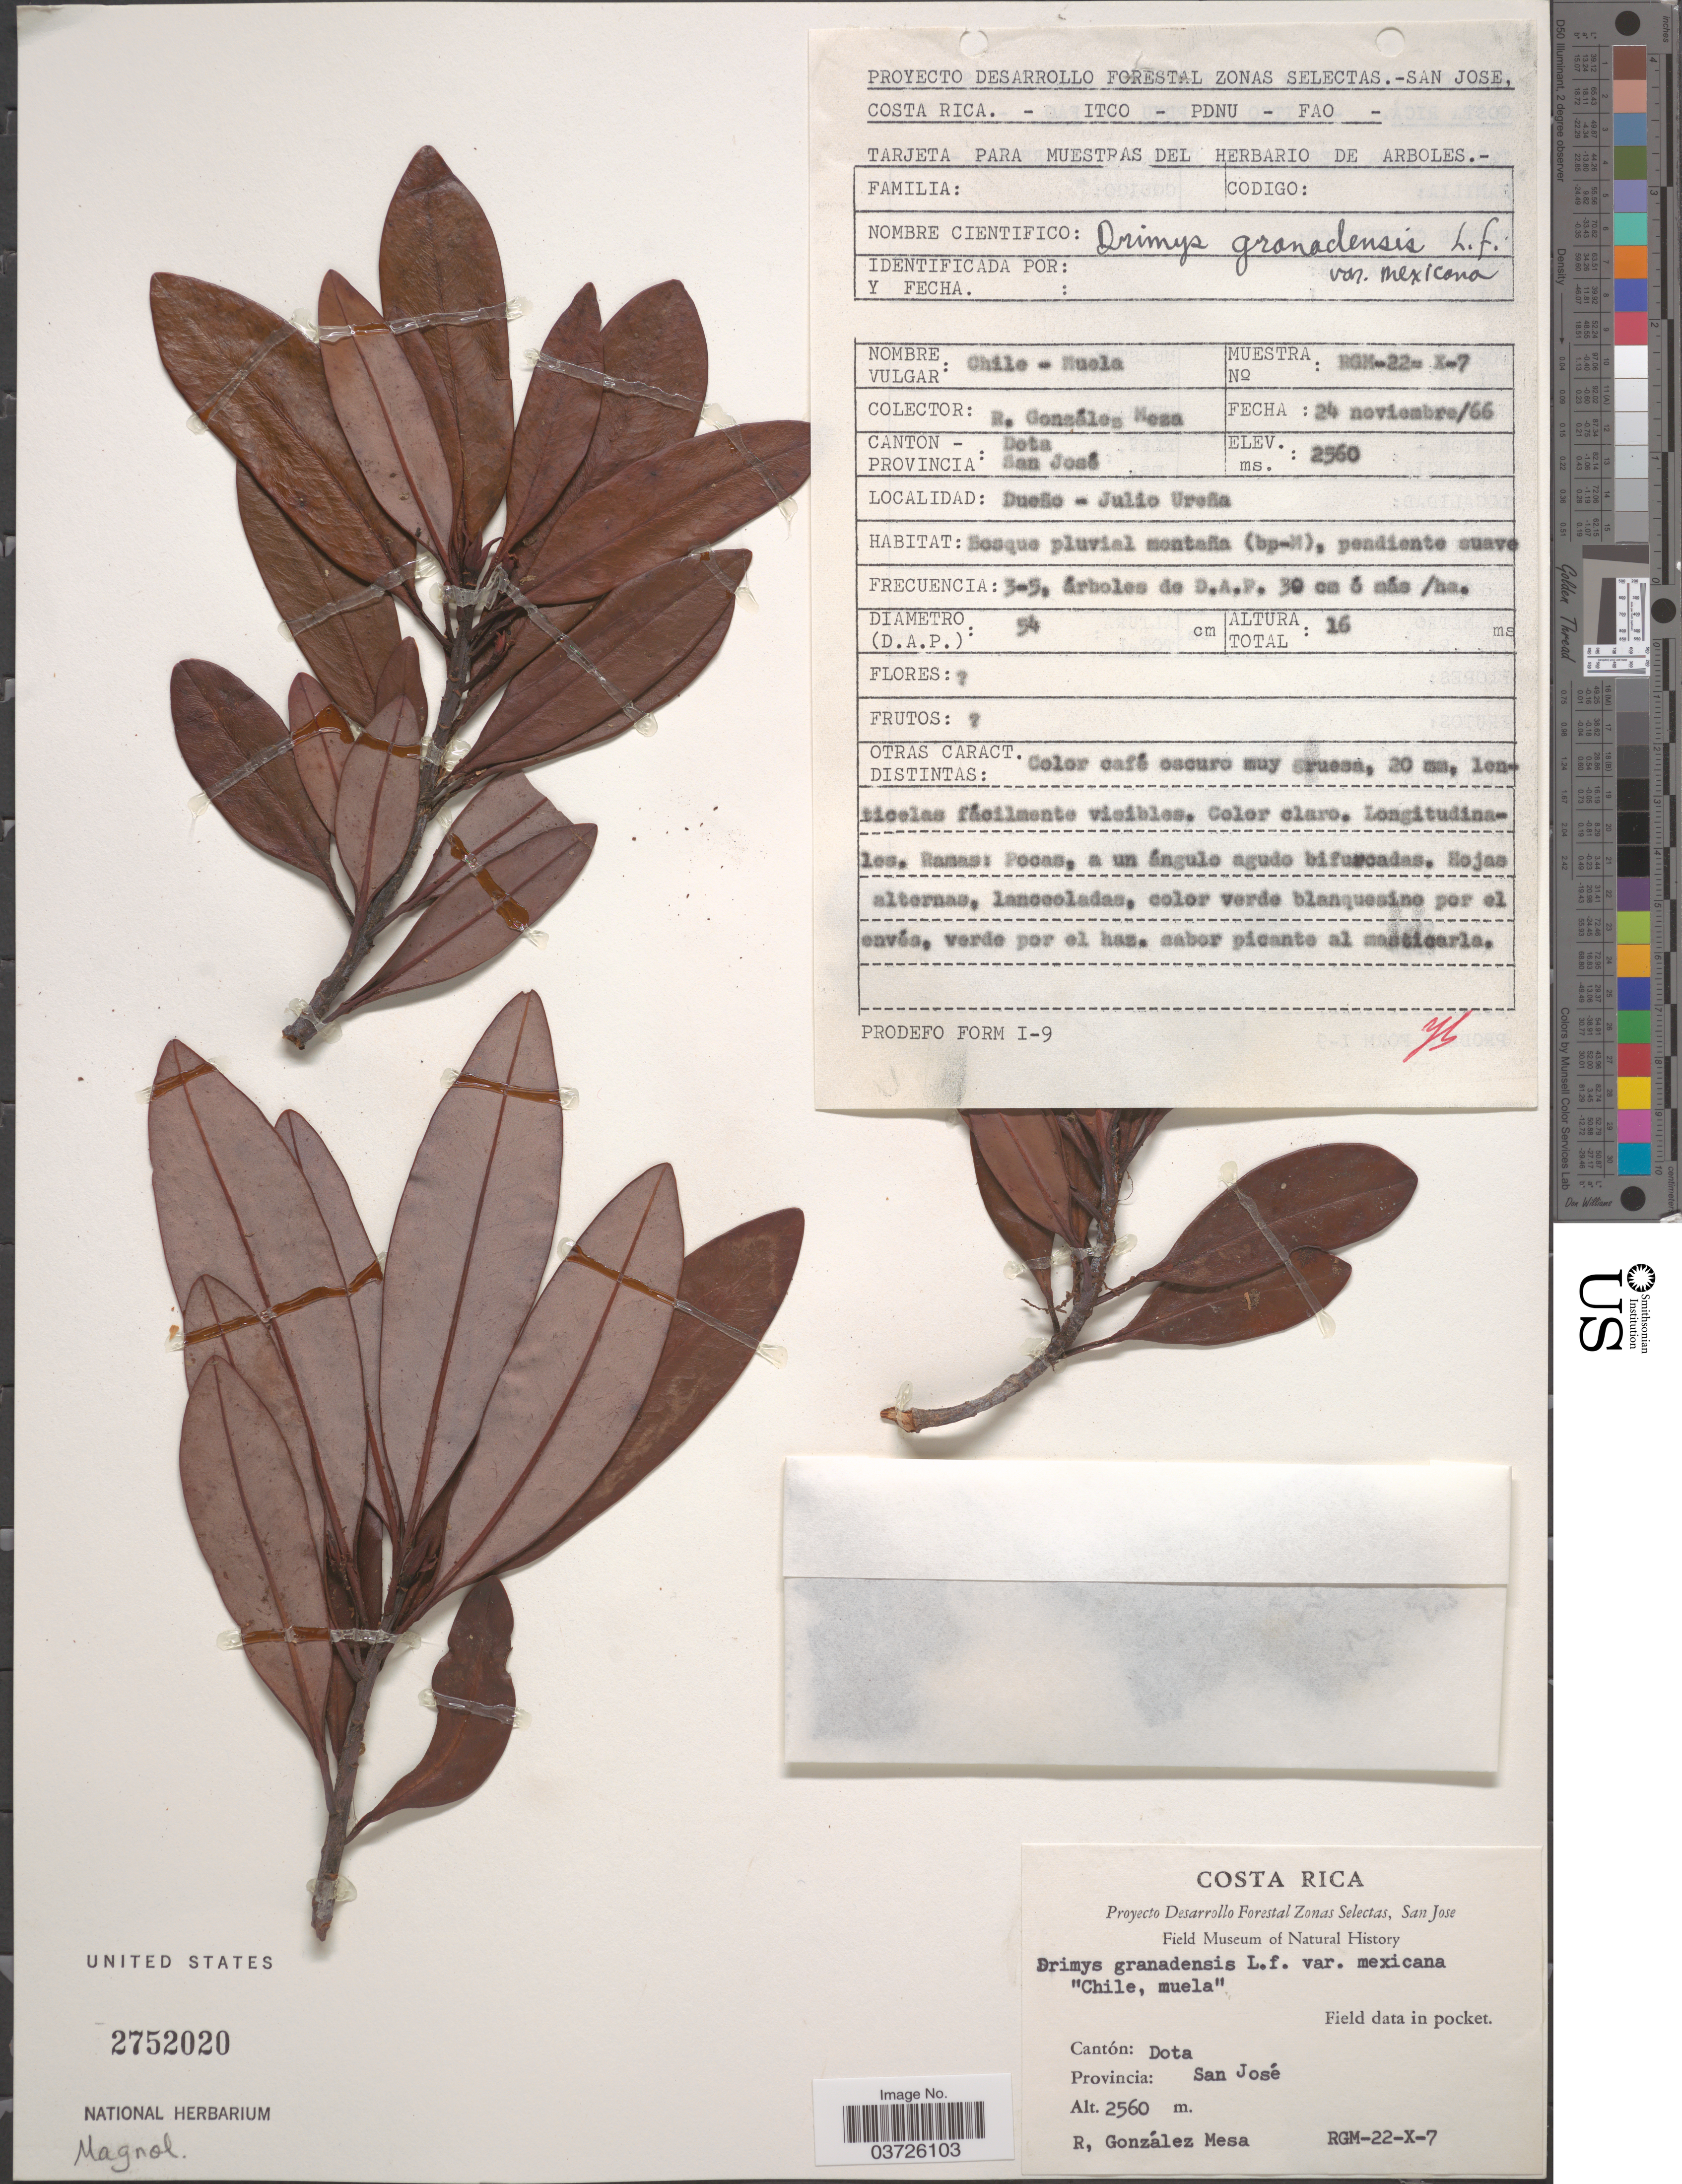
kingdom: Plantae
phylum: Tracheophyta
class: Magnoliopsida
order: Canellales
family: Winteraceae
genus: Drimys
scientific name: Drimys granadensis var. mexicana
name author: L. f.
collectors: R. González Mesa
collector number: RGM-22-X-7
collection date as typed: Transcribed d/m/y: 24/11/66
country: Costa Rica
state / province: San José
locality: Cantón: Dota. Duello - Julio Ureña.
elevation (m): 2560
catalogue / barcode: US 2752020